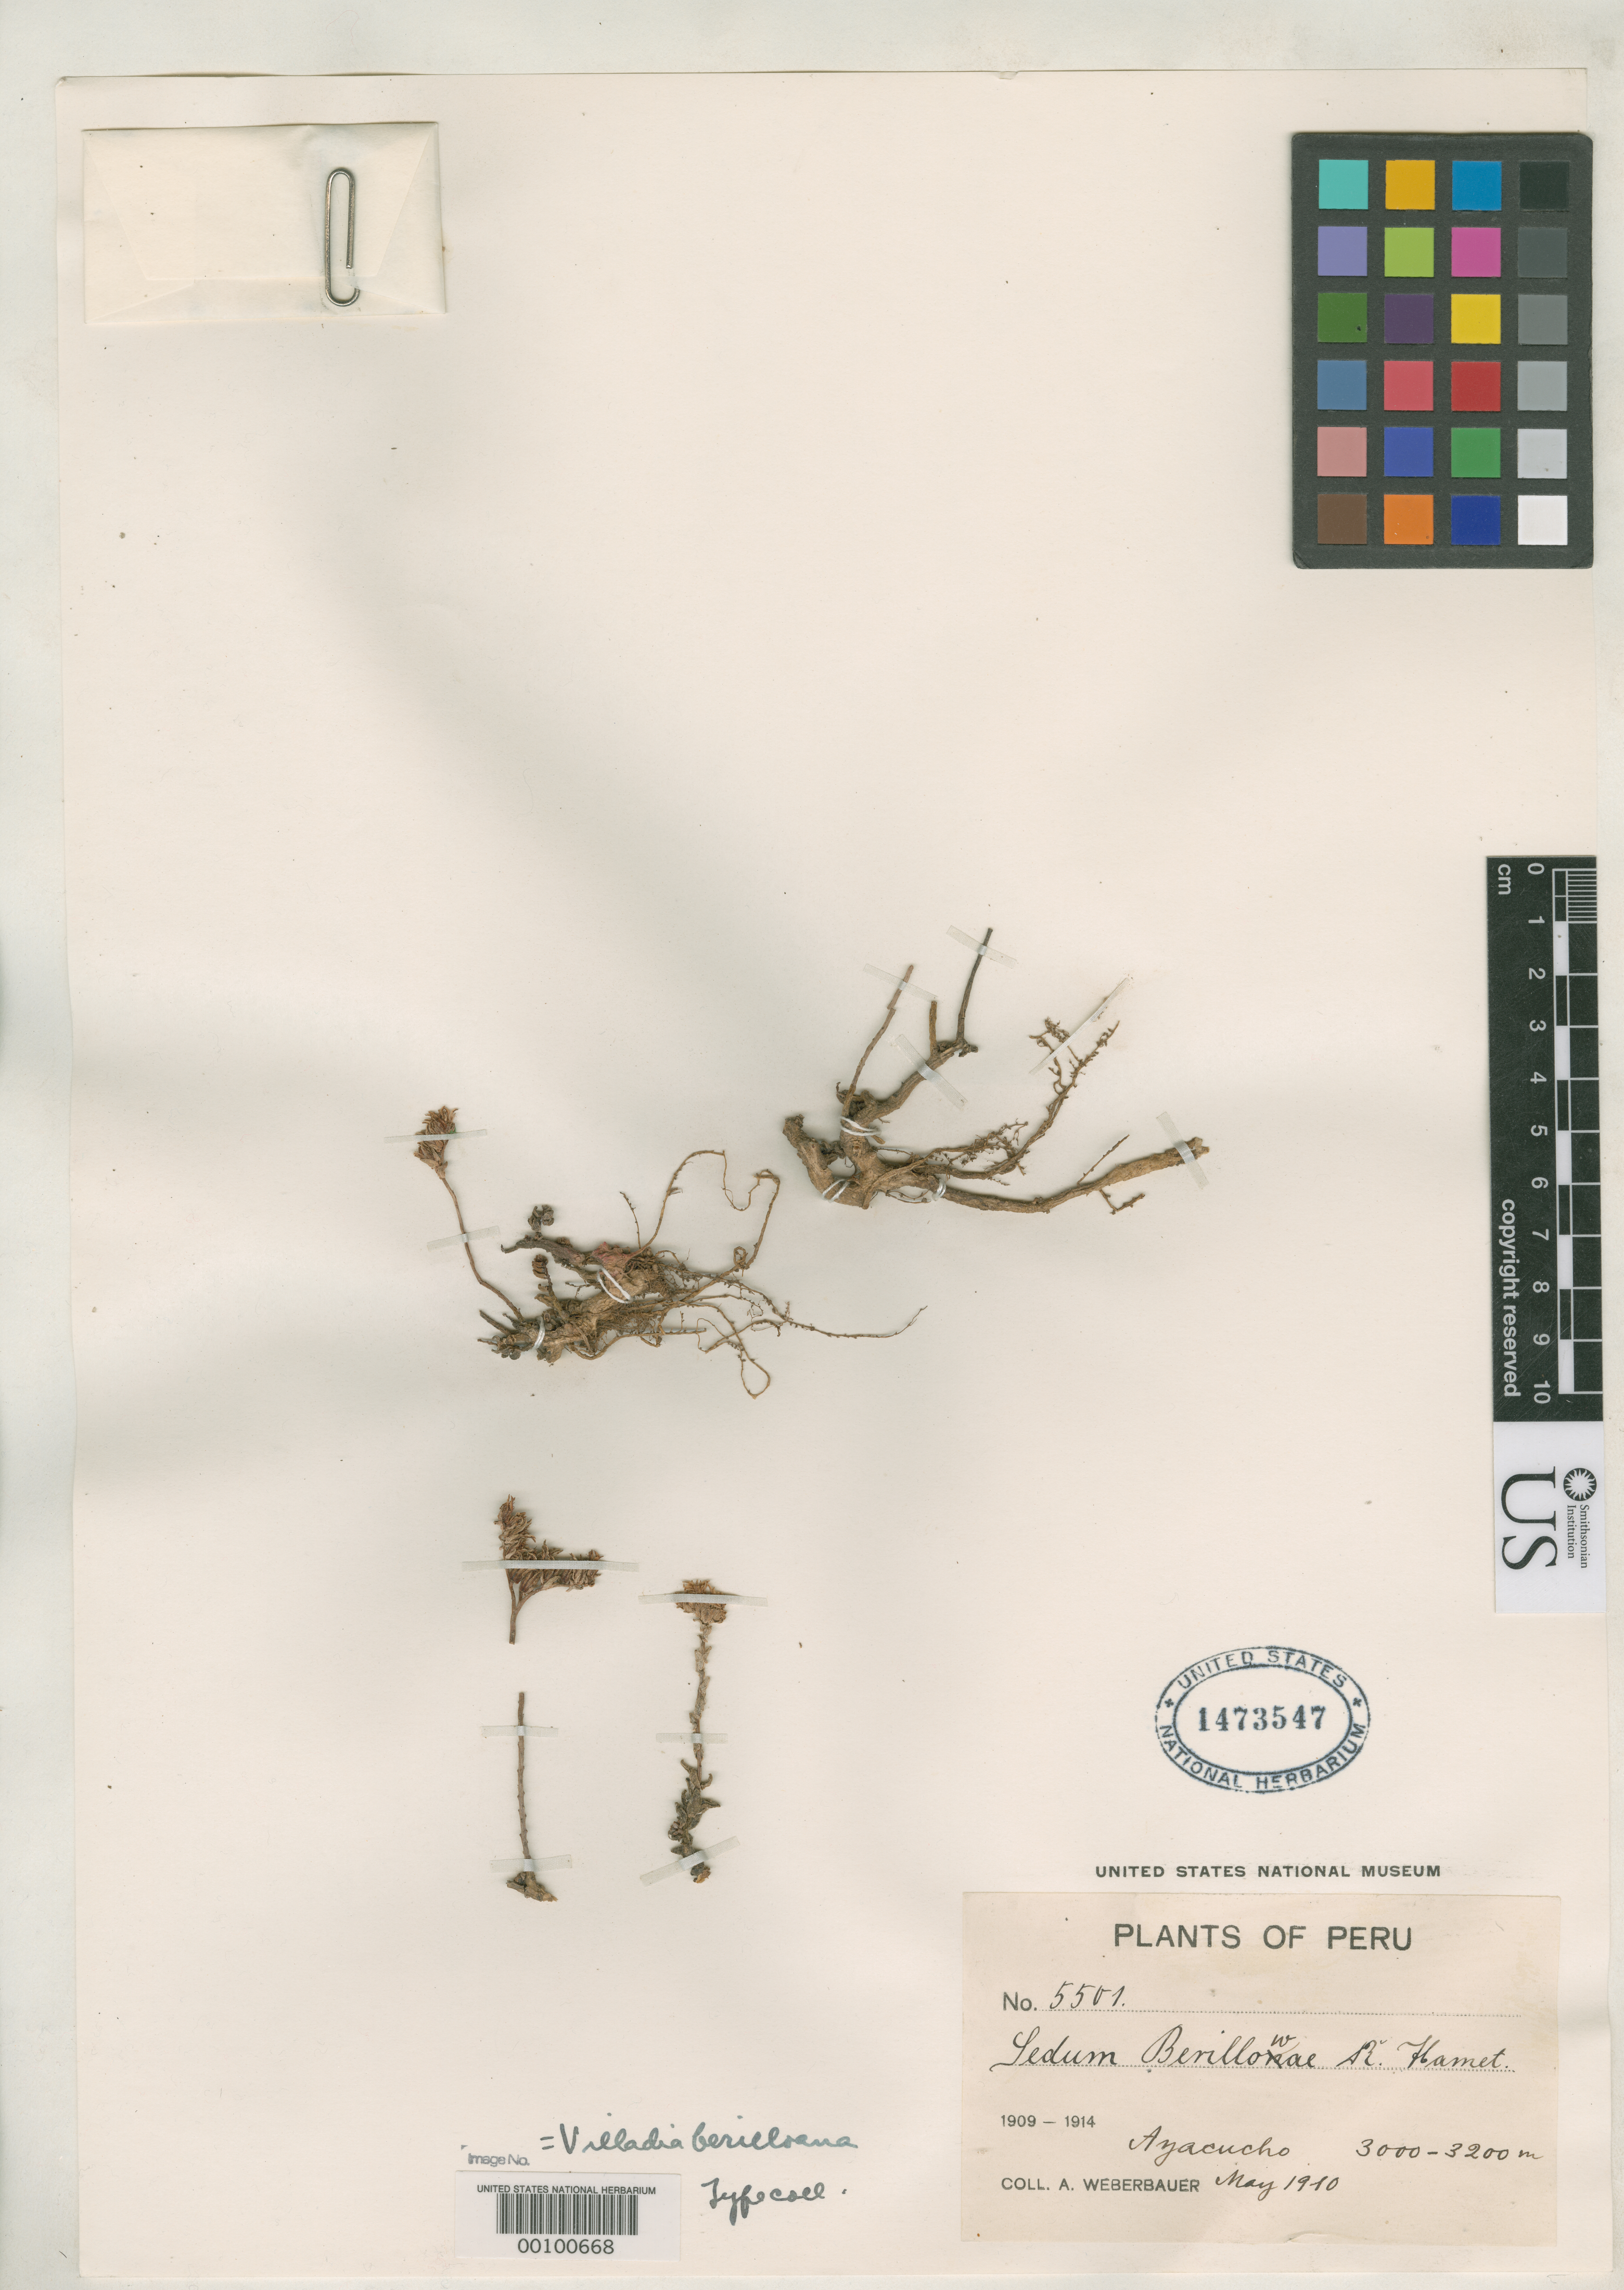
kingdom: Plantae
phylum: Tracheophyta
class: Magnoliopsida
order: Saxifragales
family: Crassulaceae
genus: Sedum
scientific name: Sedum berillonanum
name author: Raym.-Hamet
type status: Isotype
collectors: A. Weberbauer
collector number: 5501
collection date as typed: May 1910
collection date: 1910-05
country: Peru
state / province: Ayacucho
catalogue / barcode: US 1473547